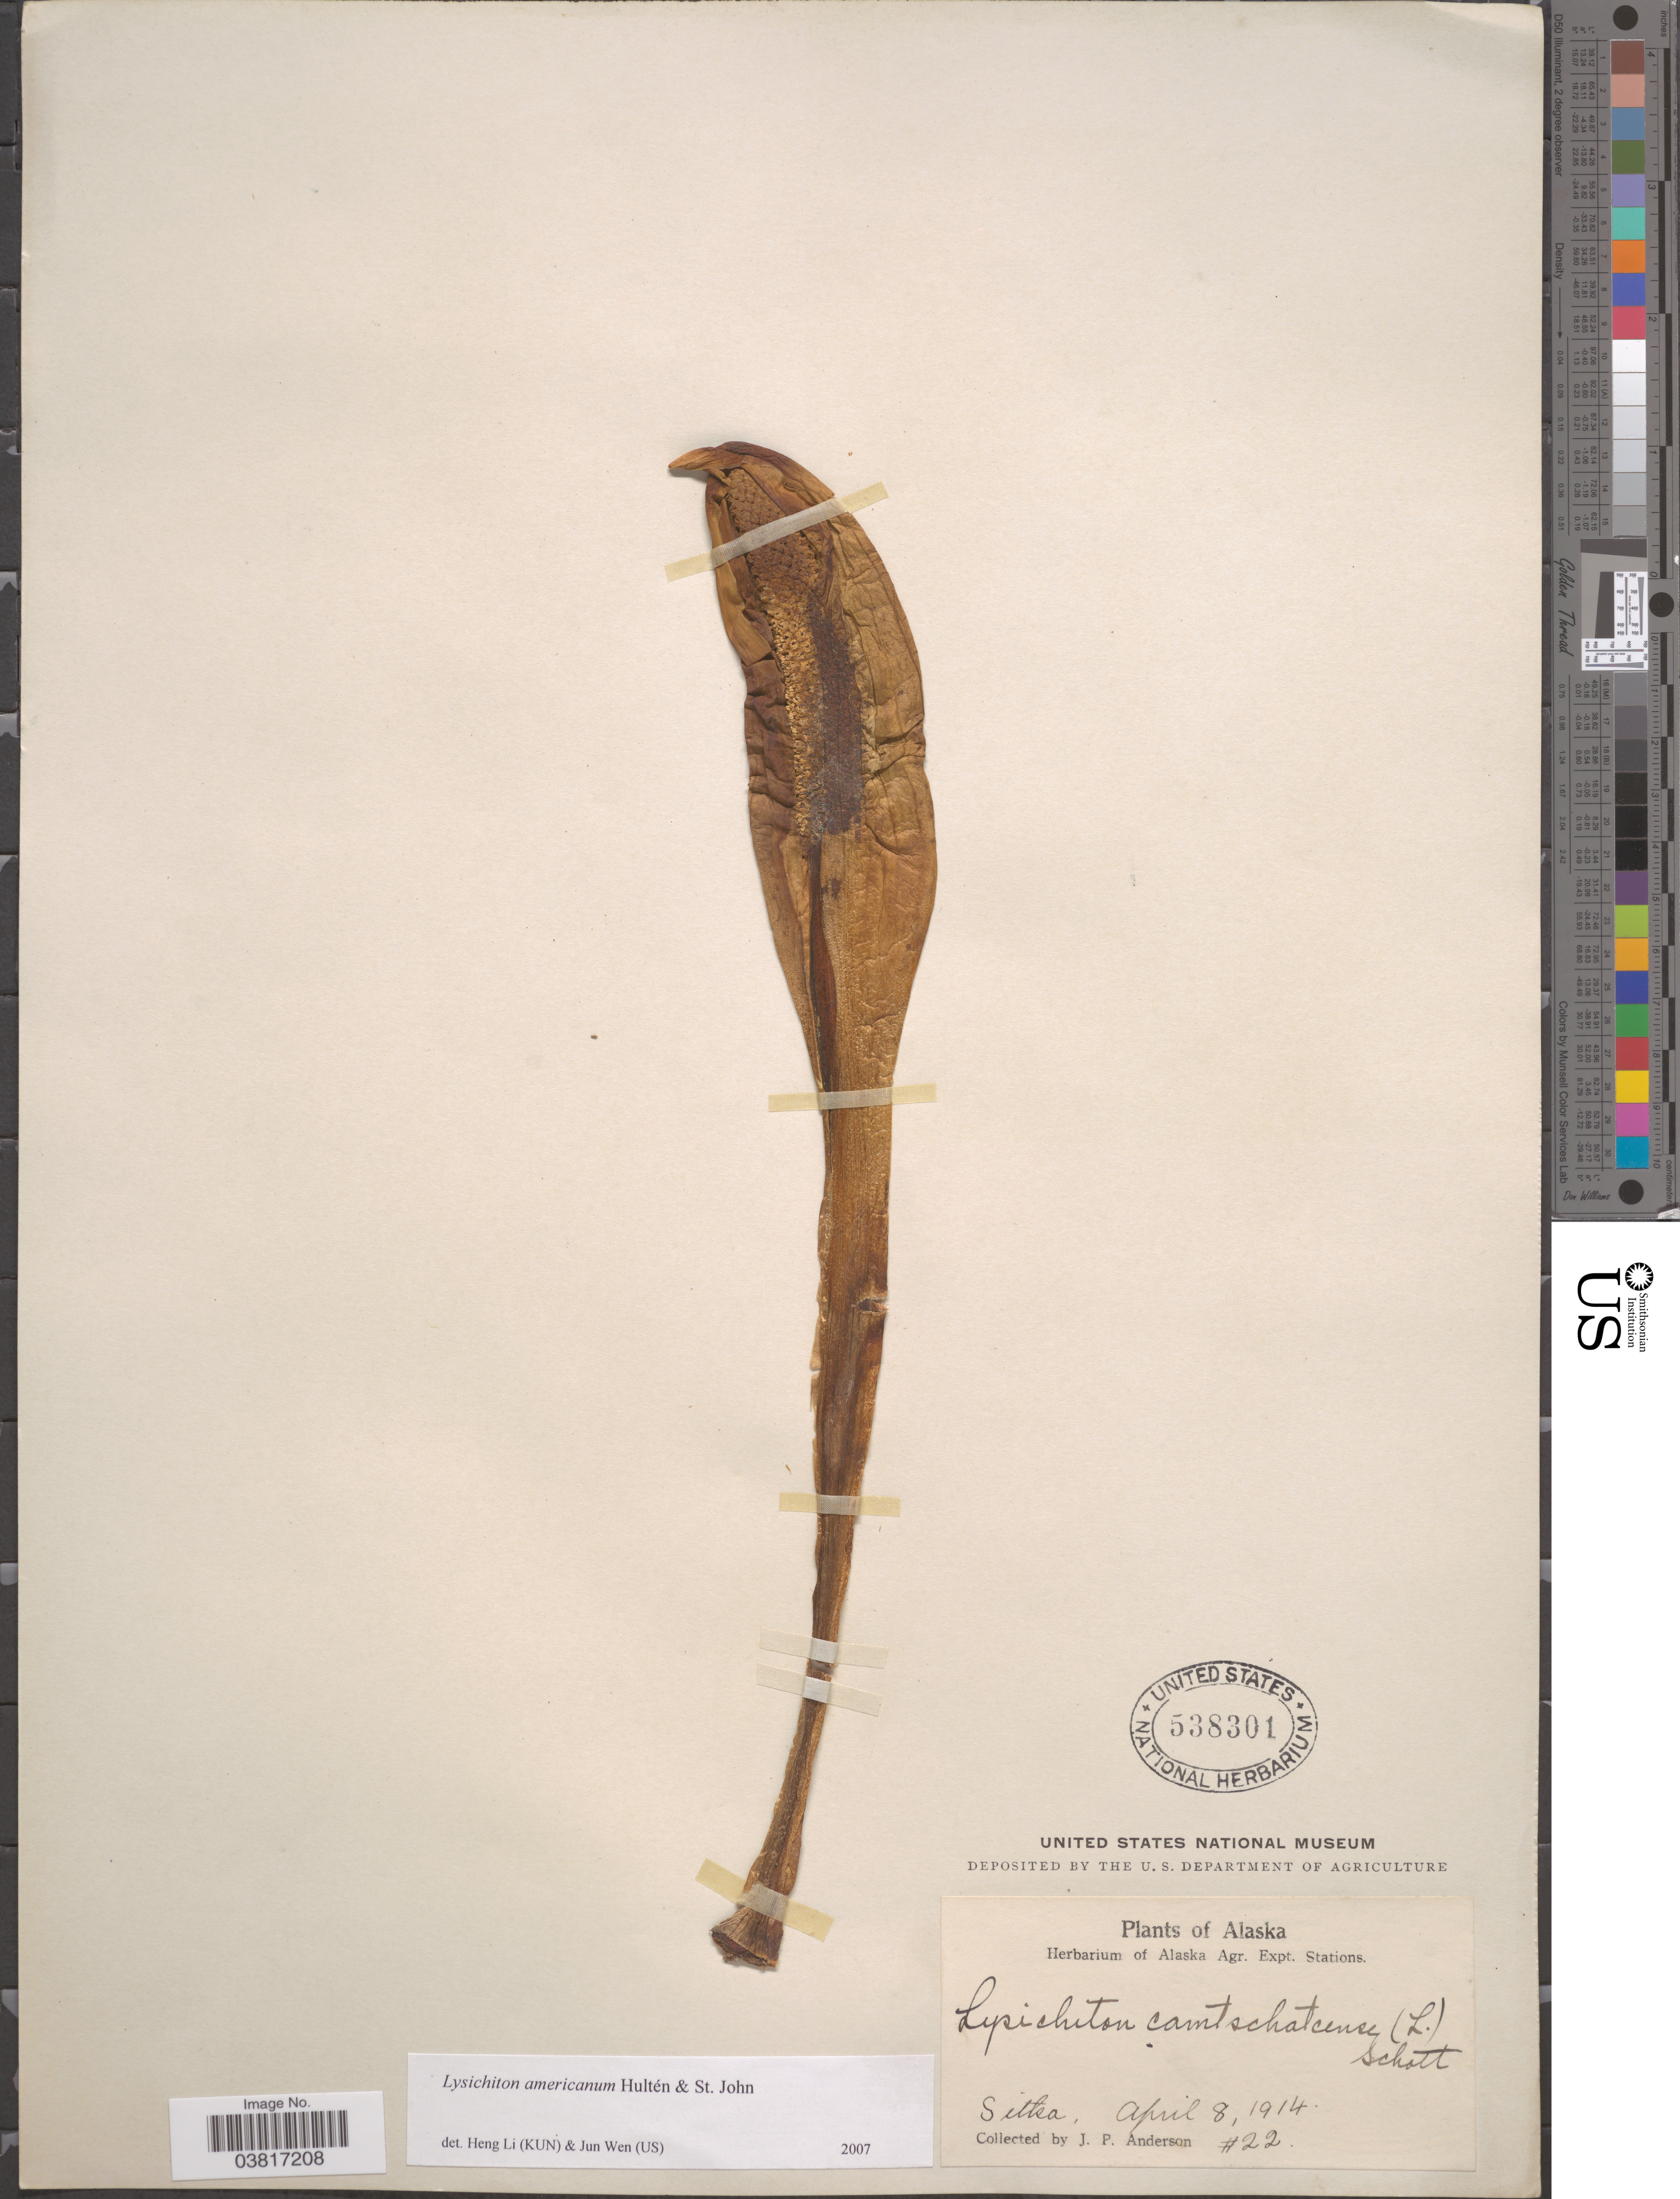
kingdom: Plantae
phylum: Tracheophyta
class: Liliopsida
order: Alismatales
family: Araceae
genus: Lysichiton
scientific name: Lysichiton americanus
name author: Hultén & H. St. John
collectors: J. P. Anderson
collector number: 22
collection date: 1914-04-08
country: United States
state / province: Alaska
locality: Sitka.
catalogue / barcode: US 538301